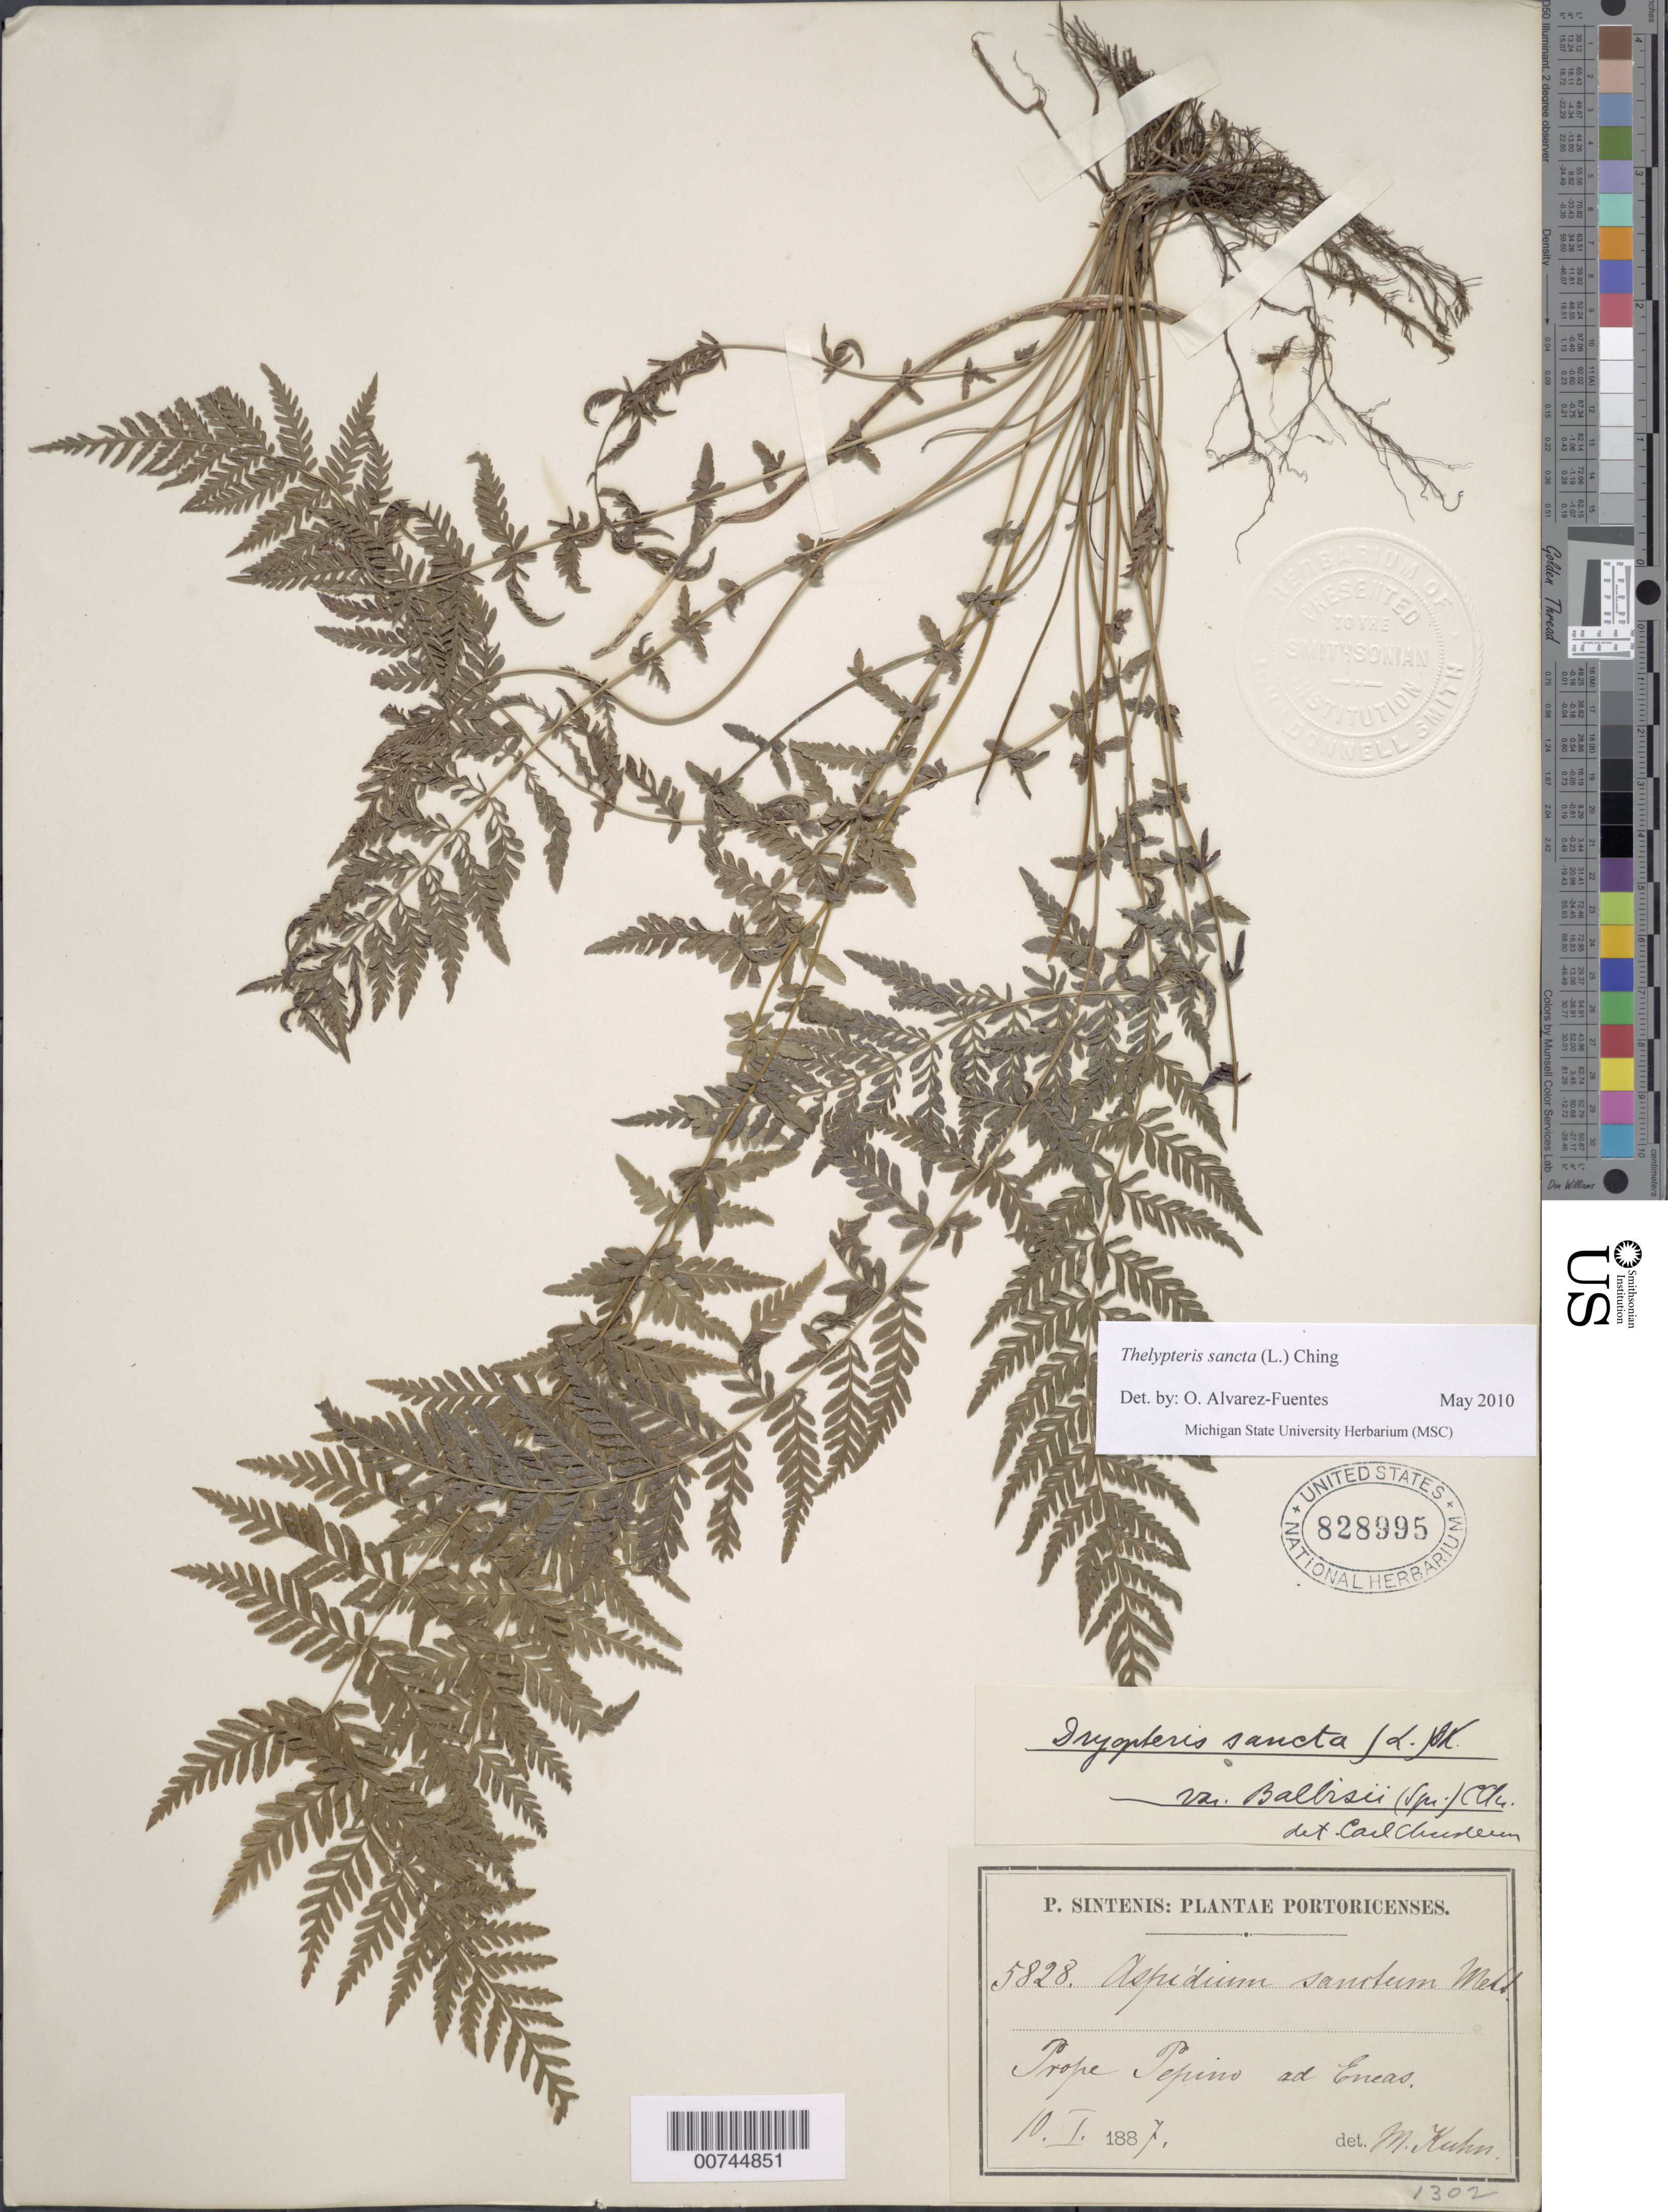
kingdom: Plantae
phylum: Tracheophyta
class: Polypodiopsida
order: Polypodiales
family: Thelypteridaceae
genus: Amauropelta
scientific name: Amauropelta sancta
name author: (L.) Pic. Serm.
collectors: P. Sintenis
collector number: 5828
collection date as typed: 10 Jan 1887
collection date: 1887-01-10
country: Puerto Rico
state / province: San Sebastián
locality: Prope Pepino ad Eneas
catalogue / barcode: US 828995